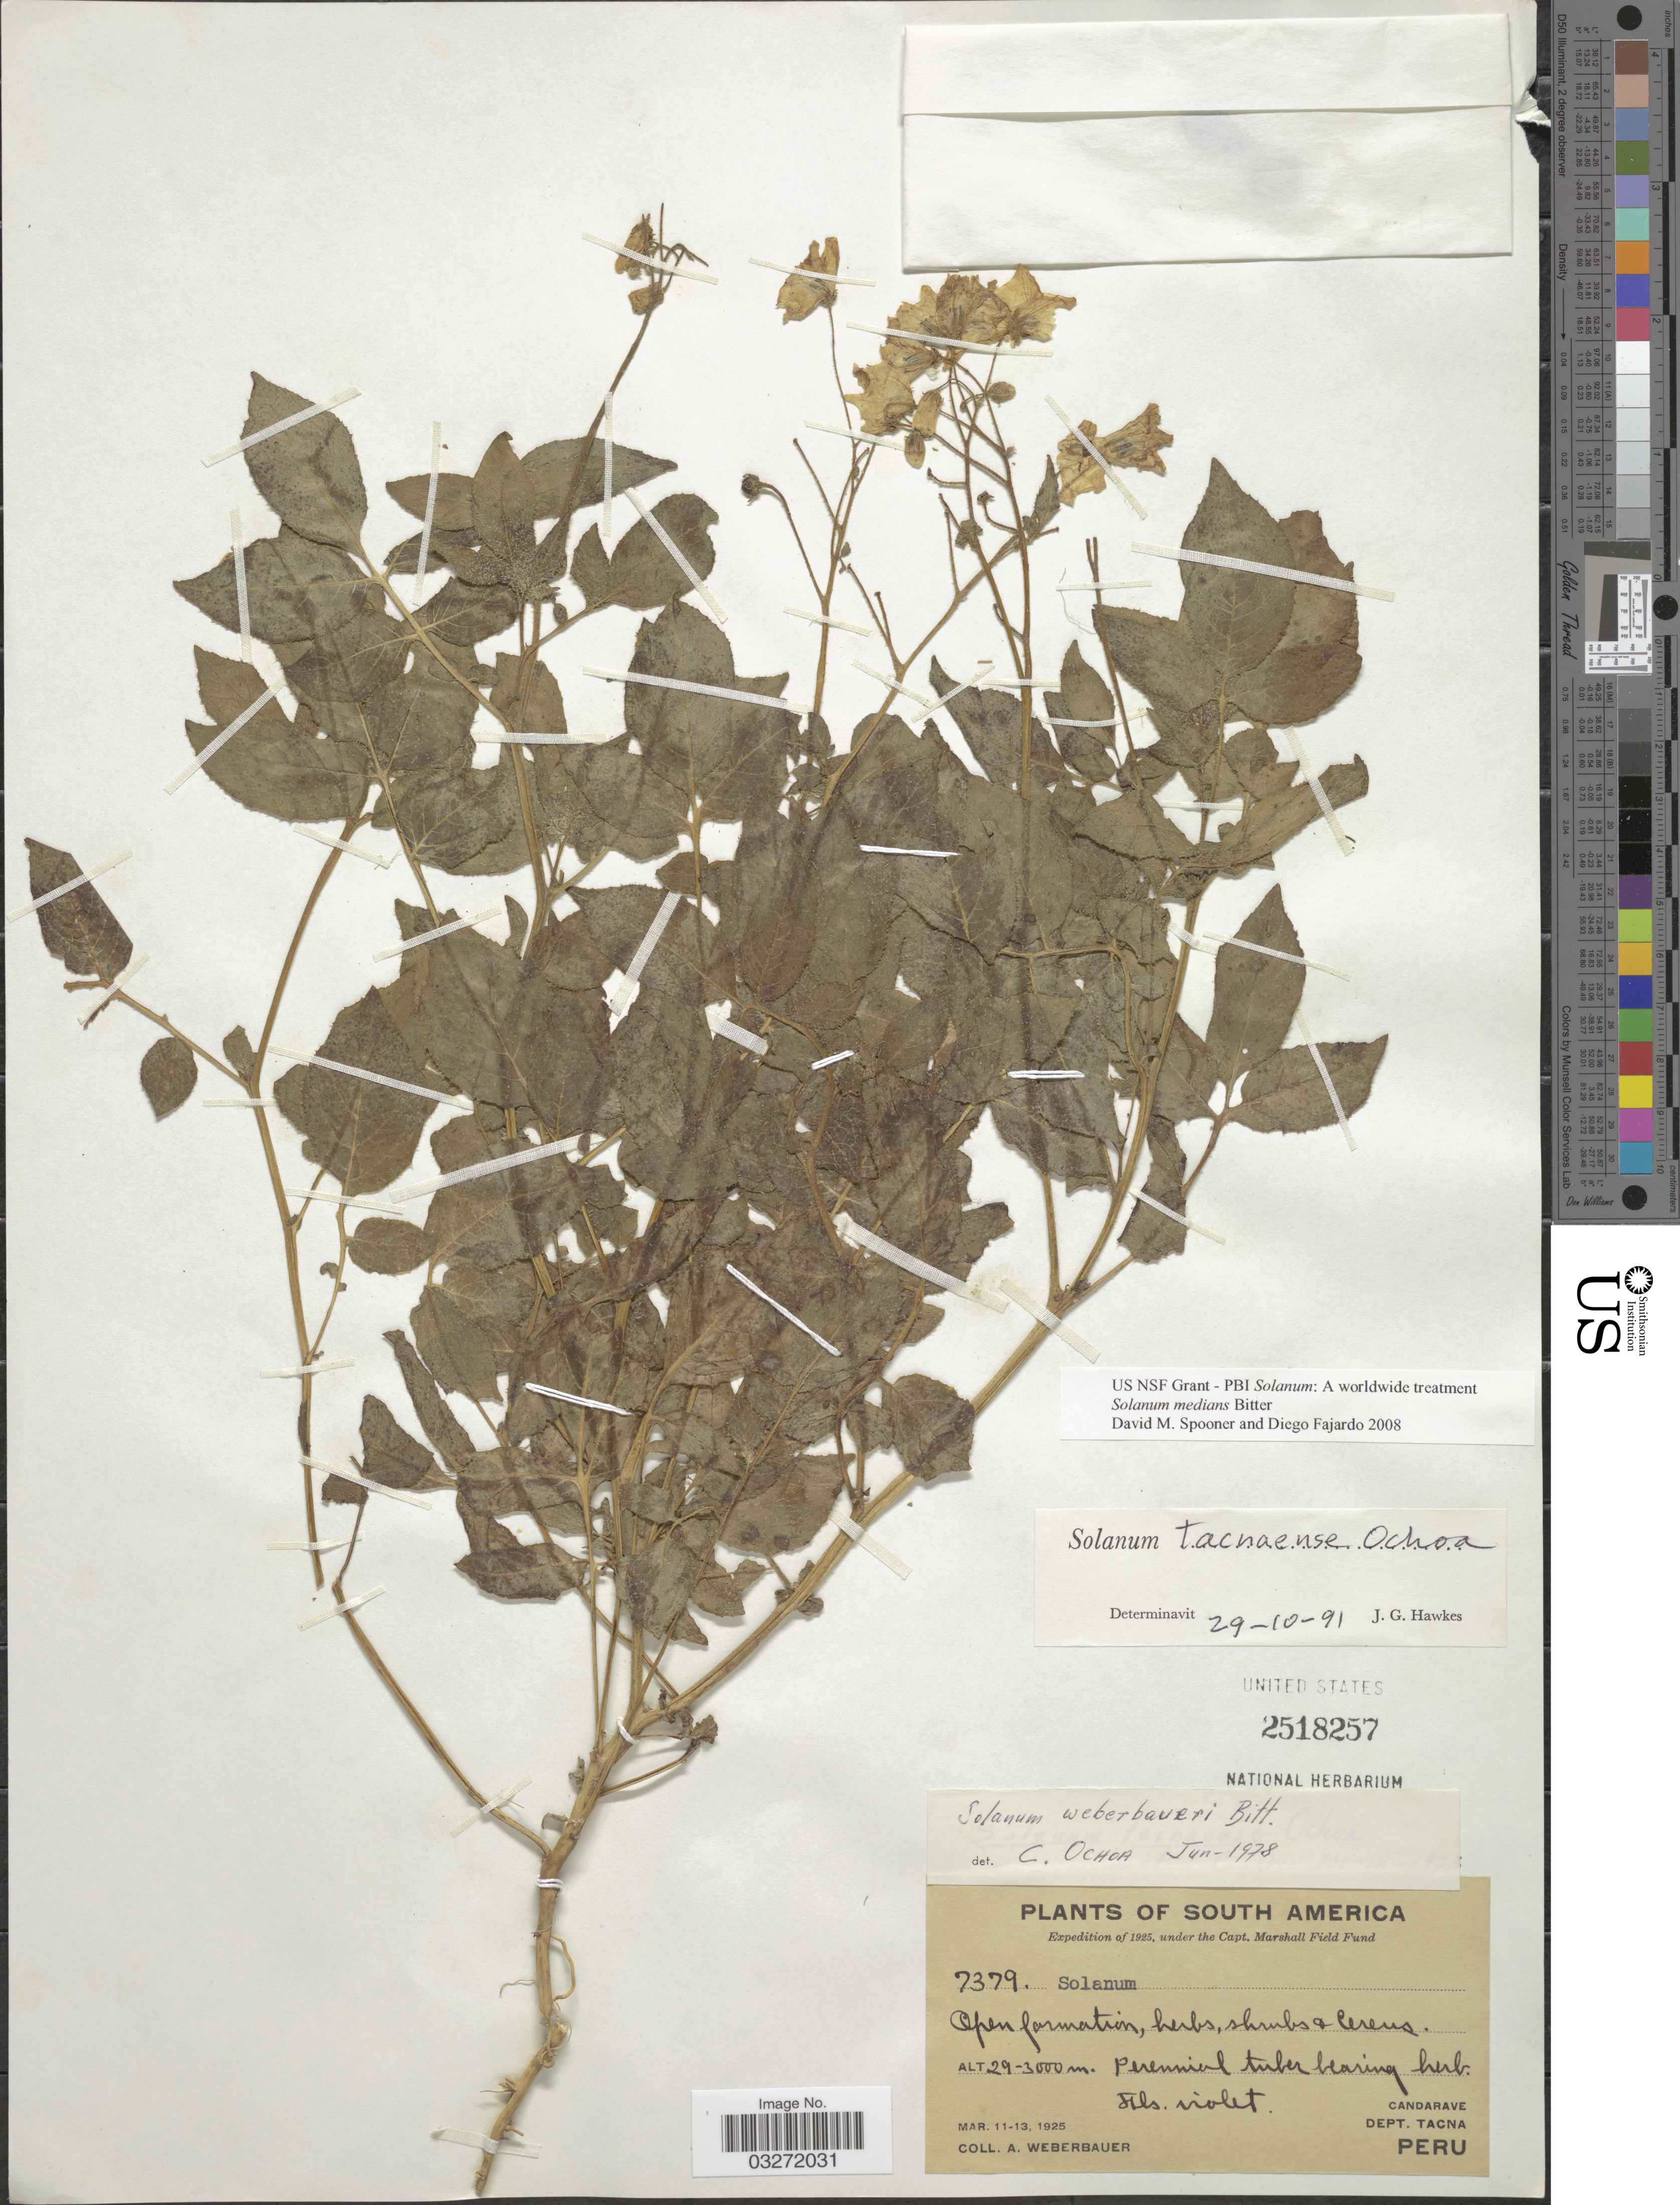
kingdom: Plantae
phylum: Tracheophyta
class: Magnoliopsida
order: Solanales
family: Solanaceae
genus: Solanum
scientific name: Solanum medians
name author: Bitter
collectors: A. Weberbauer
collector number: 7379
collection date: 1925-03-11/1925-03-13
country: Peru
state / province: Tacna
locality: Candarave. Dept. Tacna.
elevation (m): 2900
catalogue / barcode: US 2518257